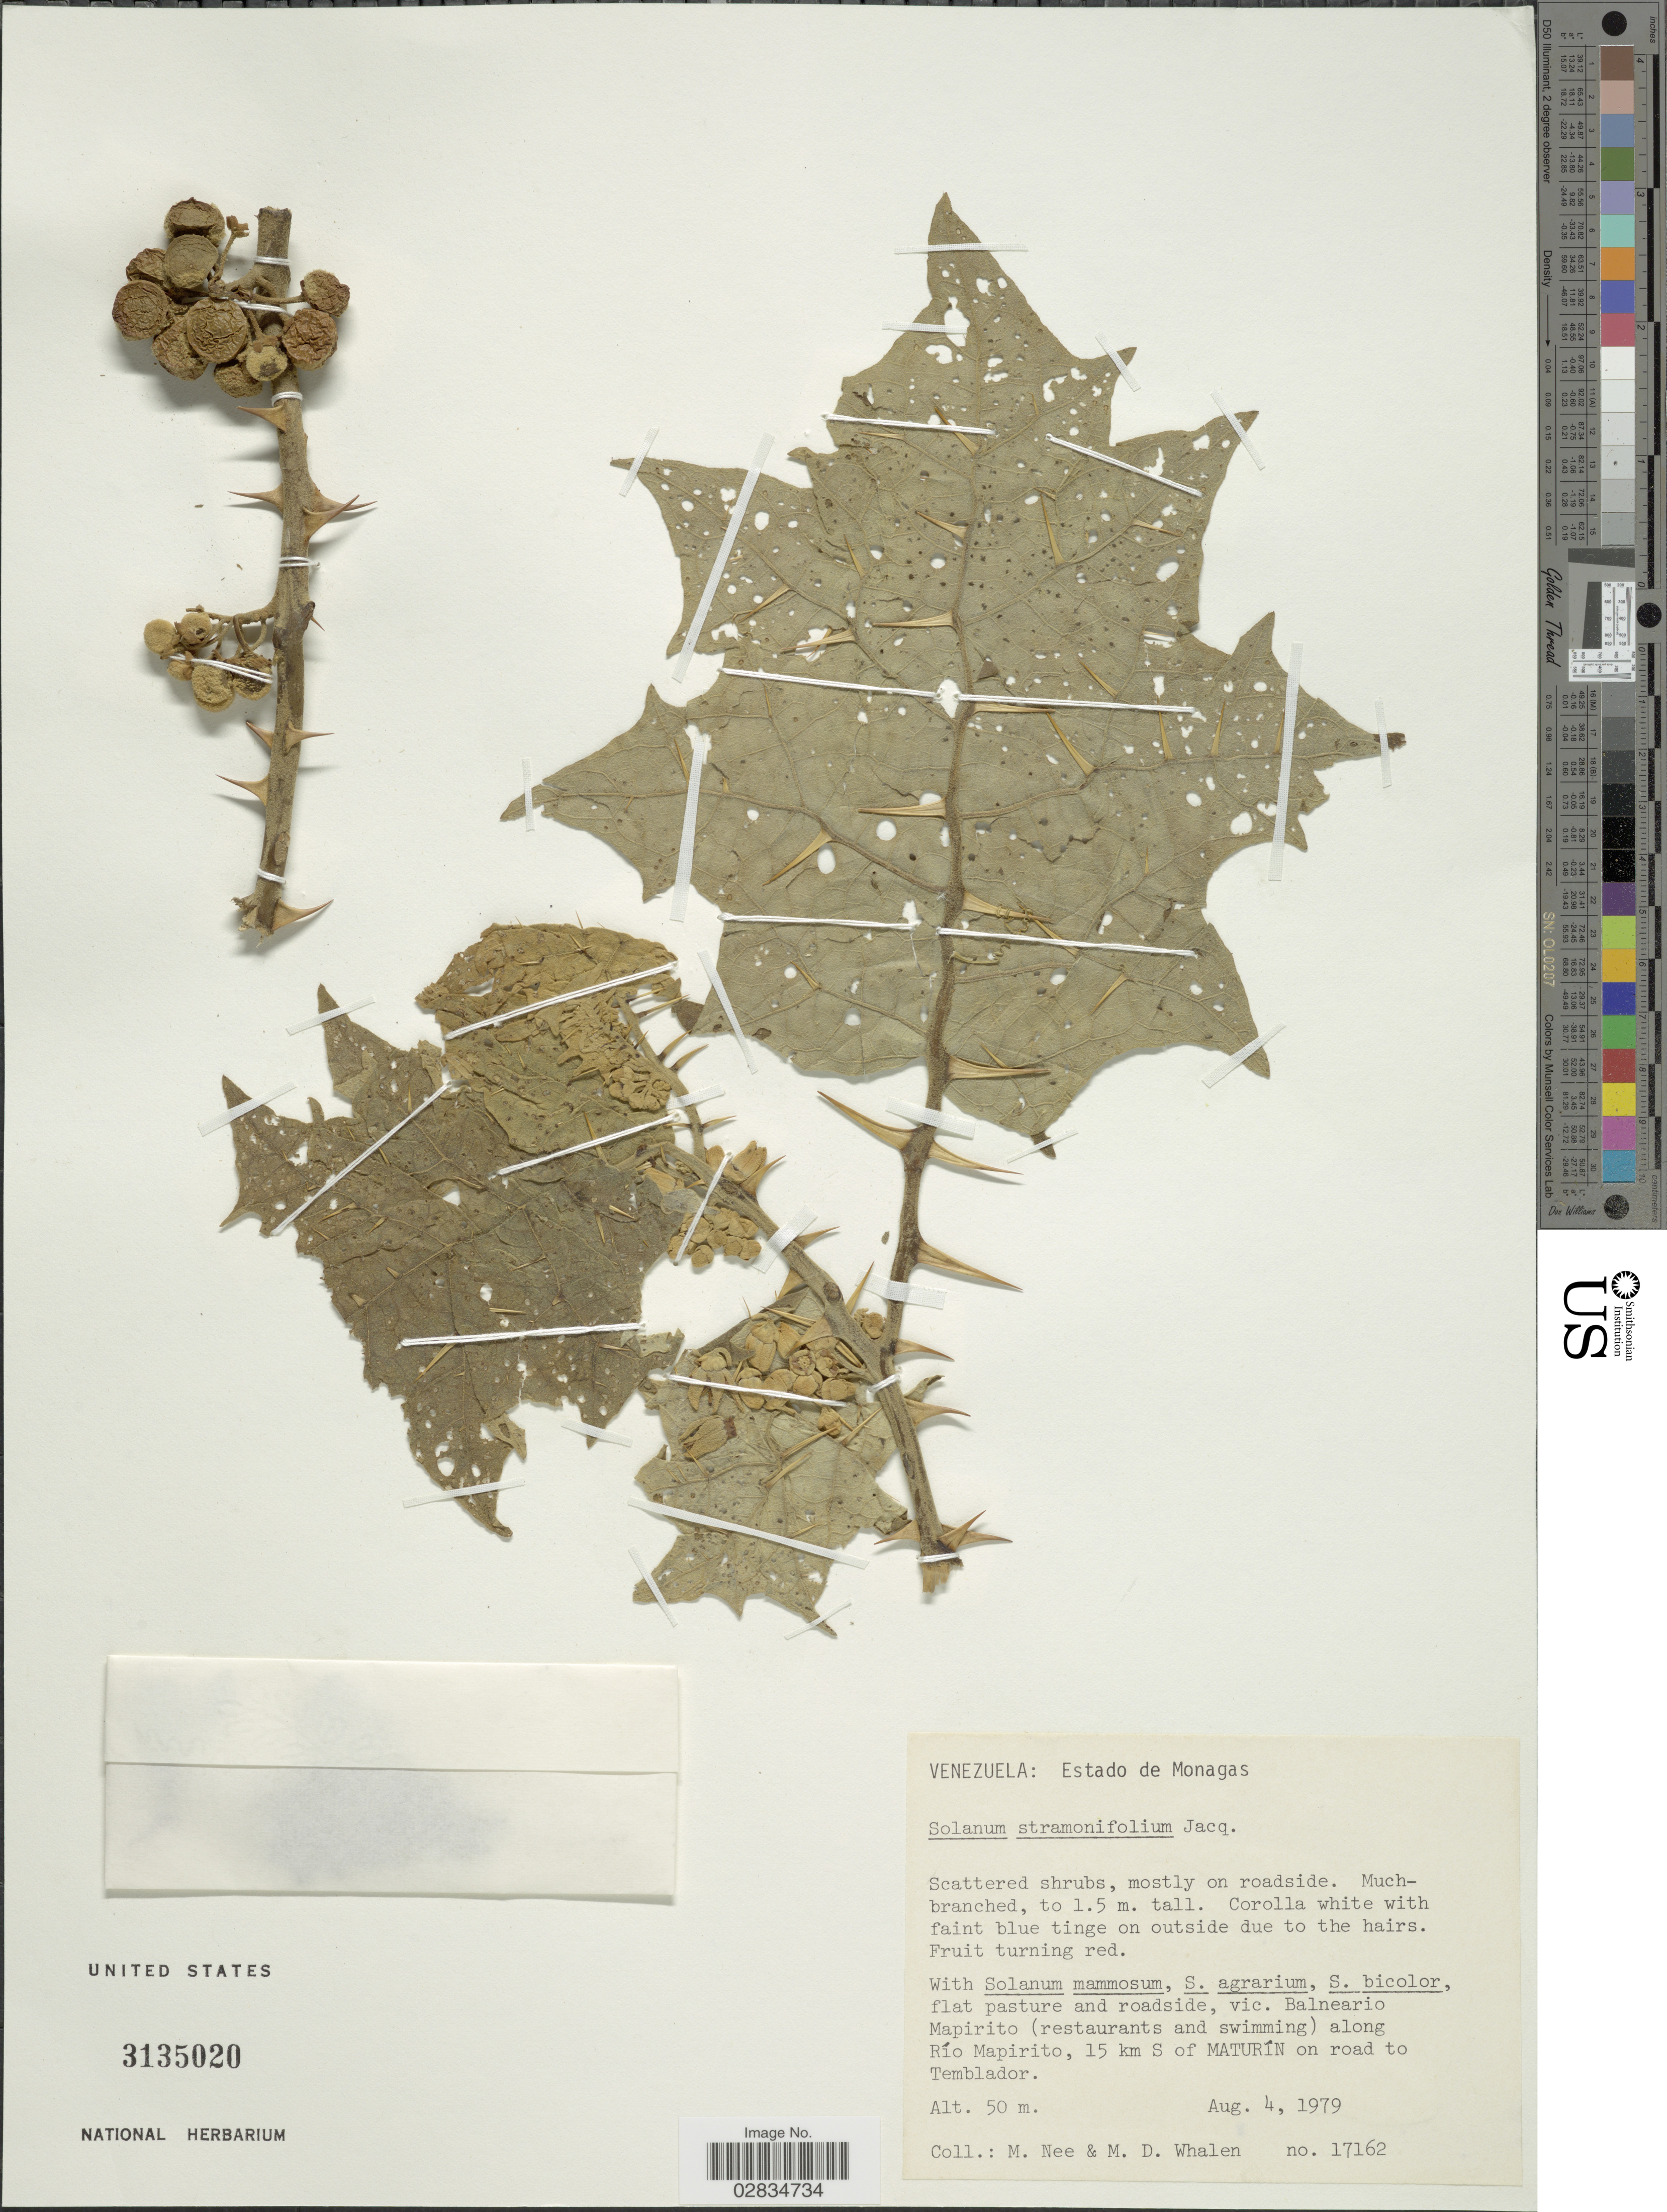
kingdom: Plantae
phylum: Tracheophyta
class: Magnoliopsida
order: Solanales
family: Solanaceae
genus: Solanum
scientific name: Solanum stramoniifolium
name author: Jacq.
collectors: M. Nee & M. Whalen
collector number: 17162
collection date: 1979-08-04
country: Venezuela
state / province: Monagas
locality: Vic. Balneario Mapirito (restaurants and swimming) along Río Mapirito, 15 km S of Maturín on road to Temblador.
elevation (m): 50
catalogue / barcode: US 3135020